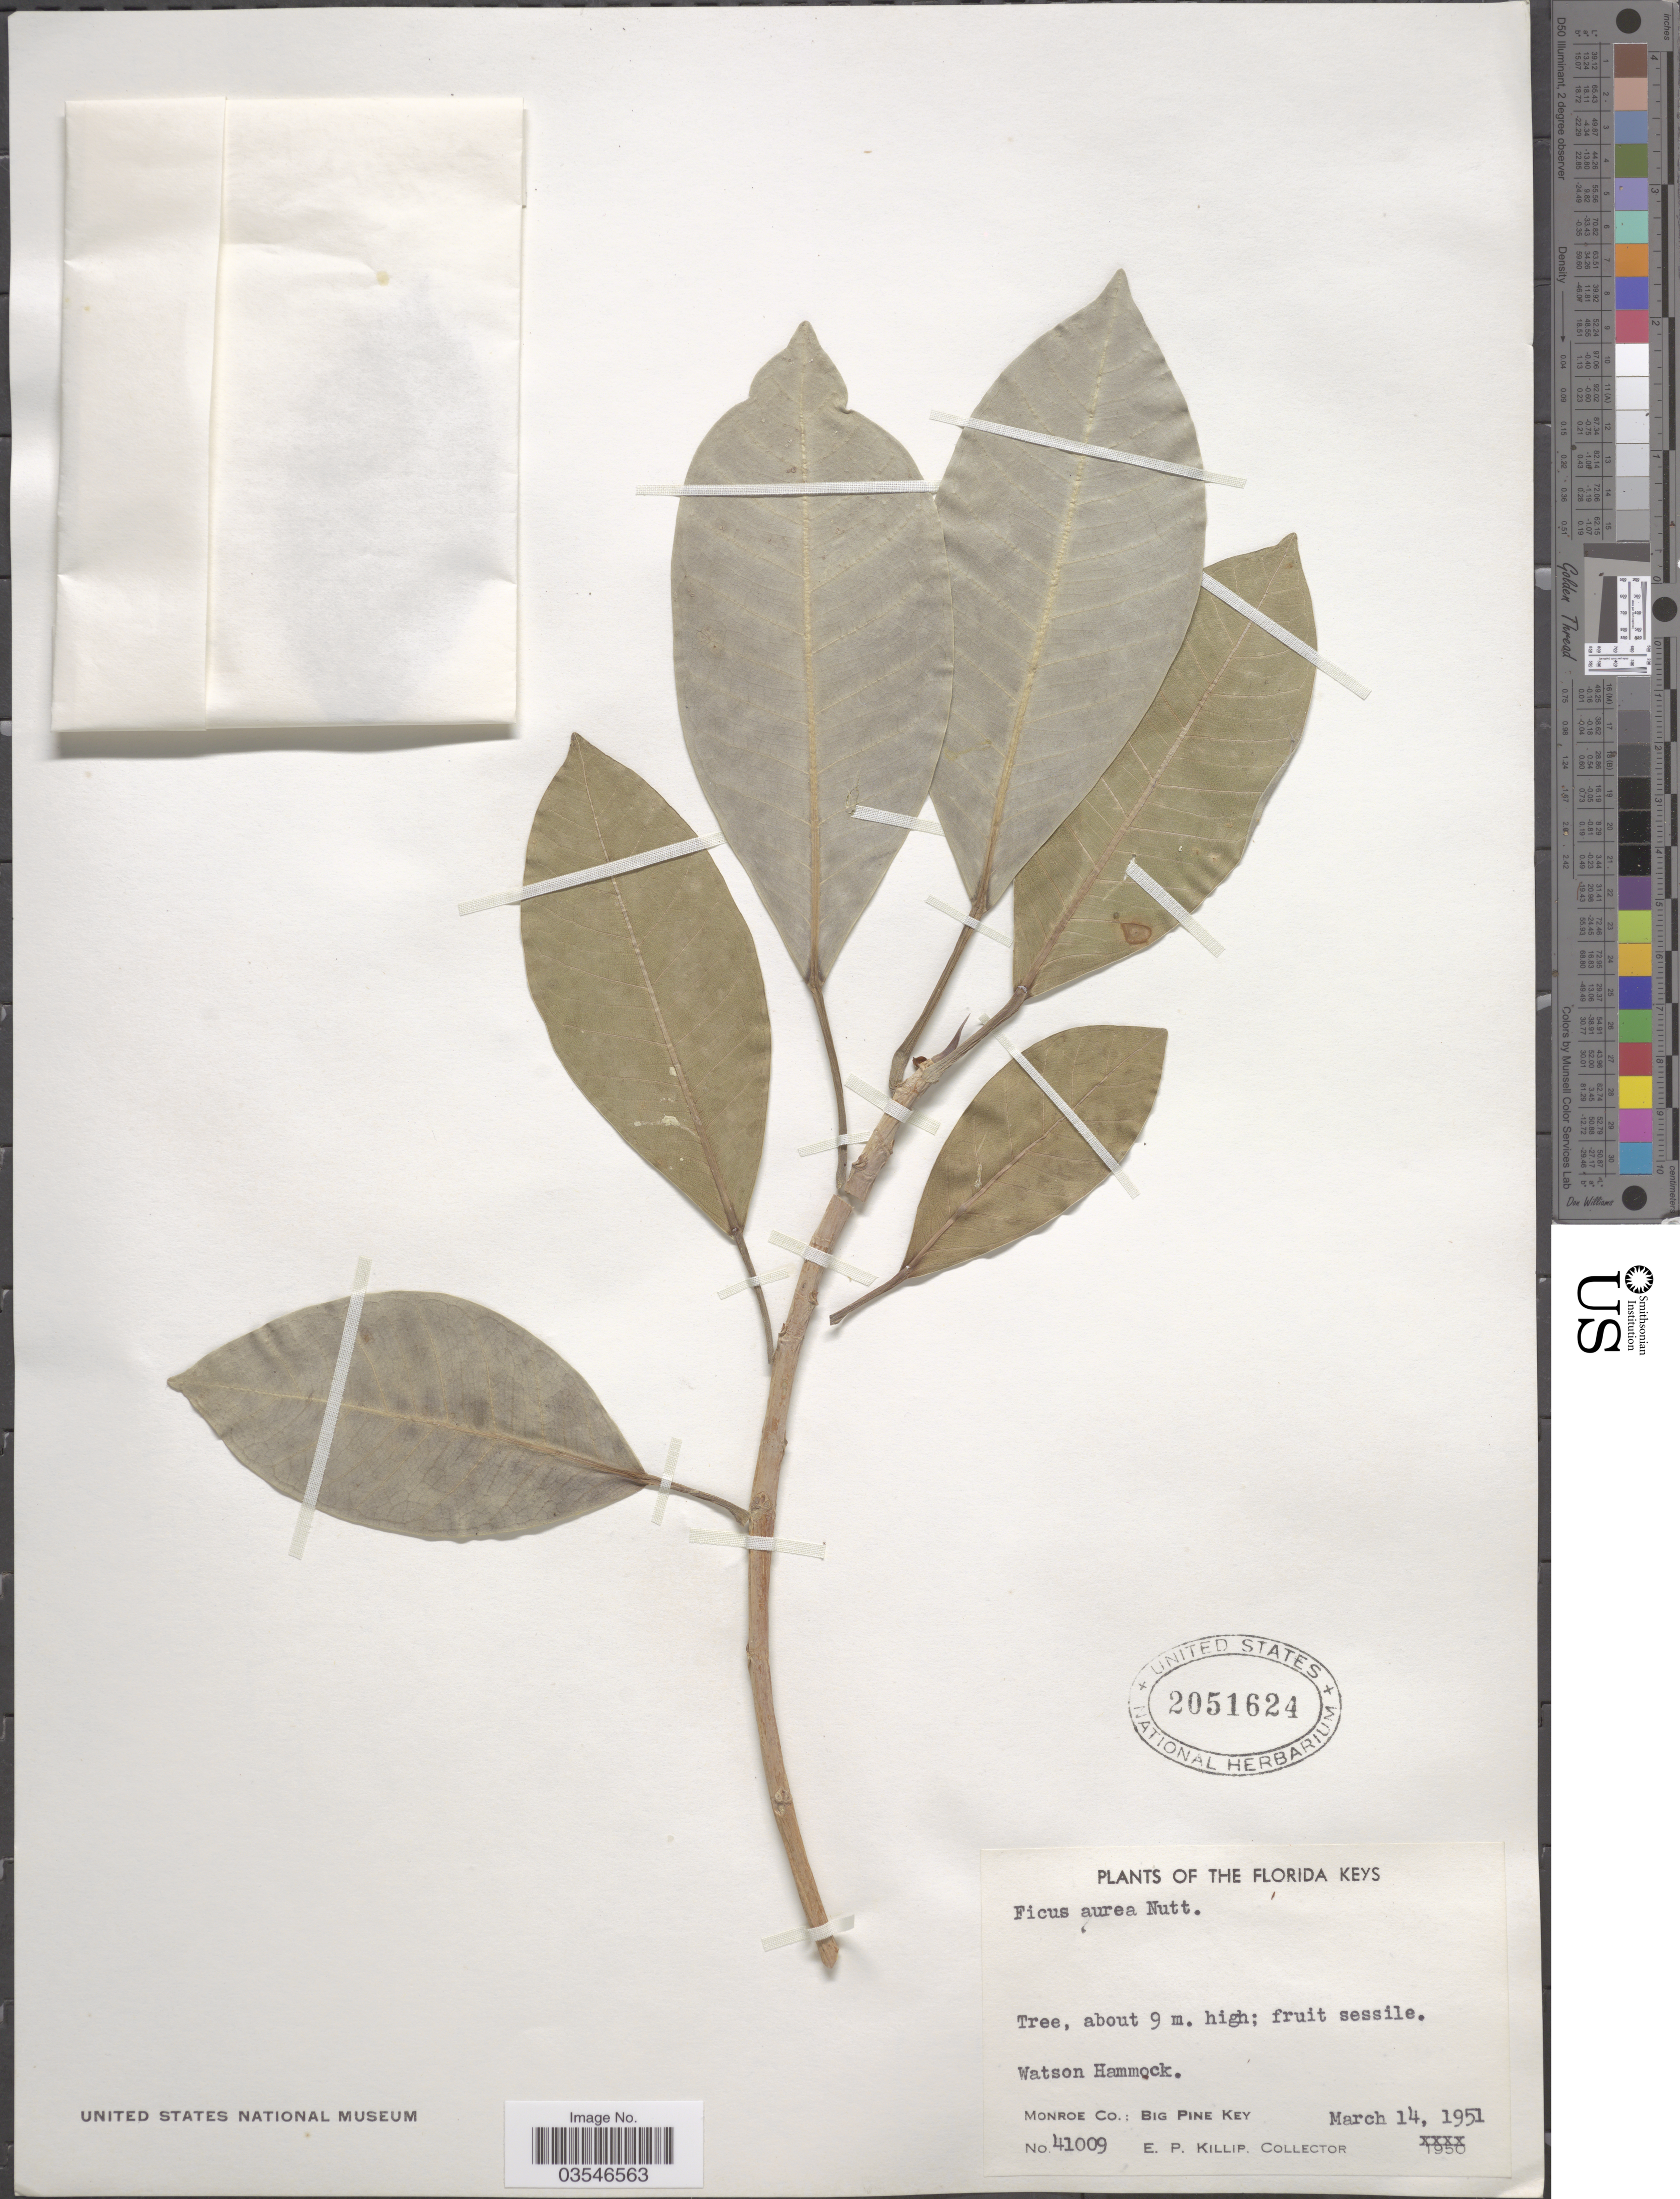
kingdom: Plantae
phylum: Tracheophyta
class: Magnoliopsida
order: Rosales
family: Moraceae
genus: Ficus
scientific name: Ficus aurea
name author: Nutt.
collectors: E. P. Killip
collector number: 41009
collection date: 1951-03-14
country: United States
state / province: Florida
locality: The Florida Keys. Watson Hammock. Monroe Co.: Big Pine Key.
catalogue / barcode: US 2051624